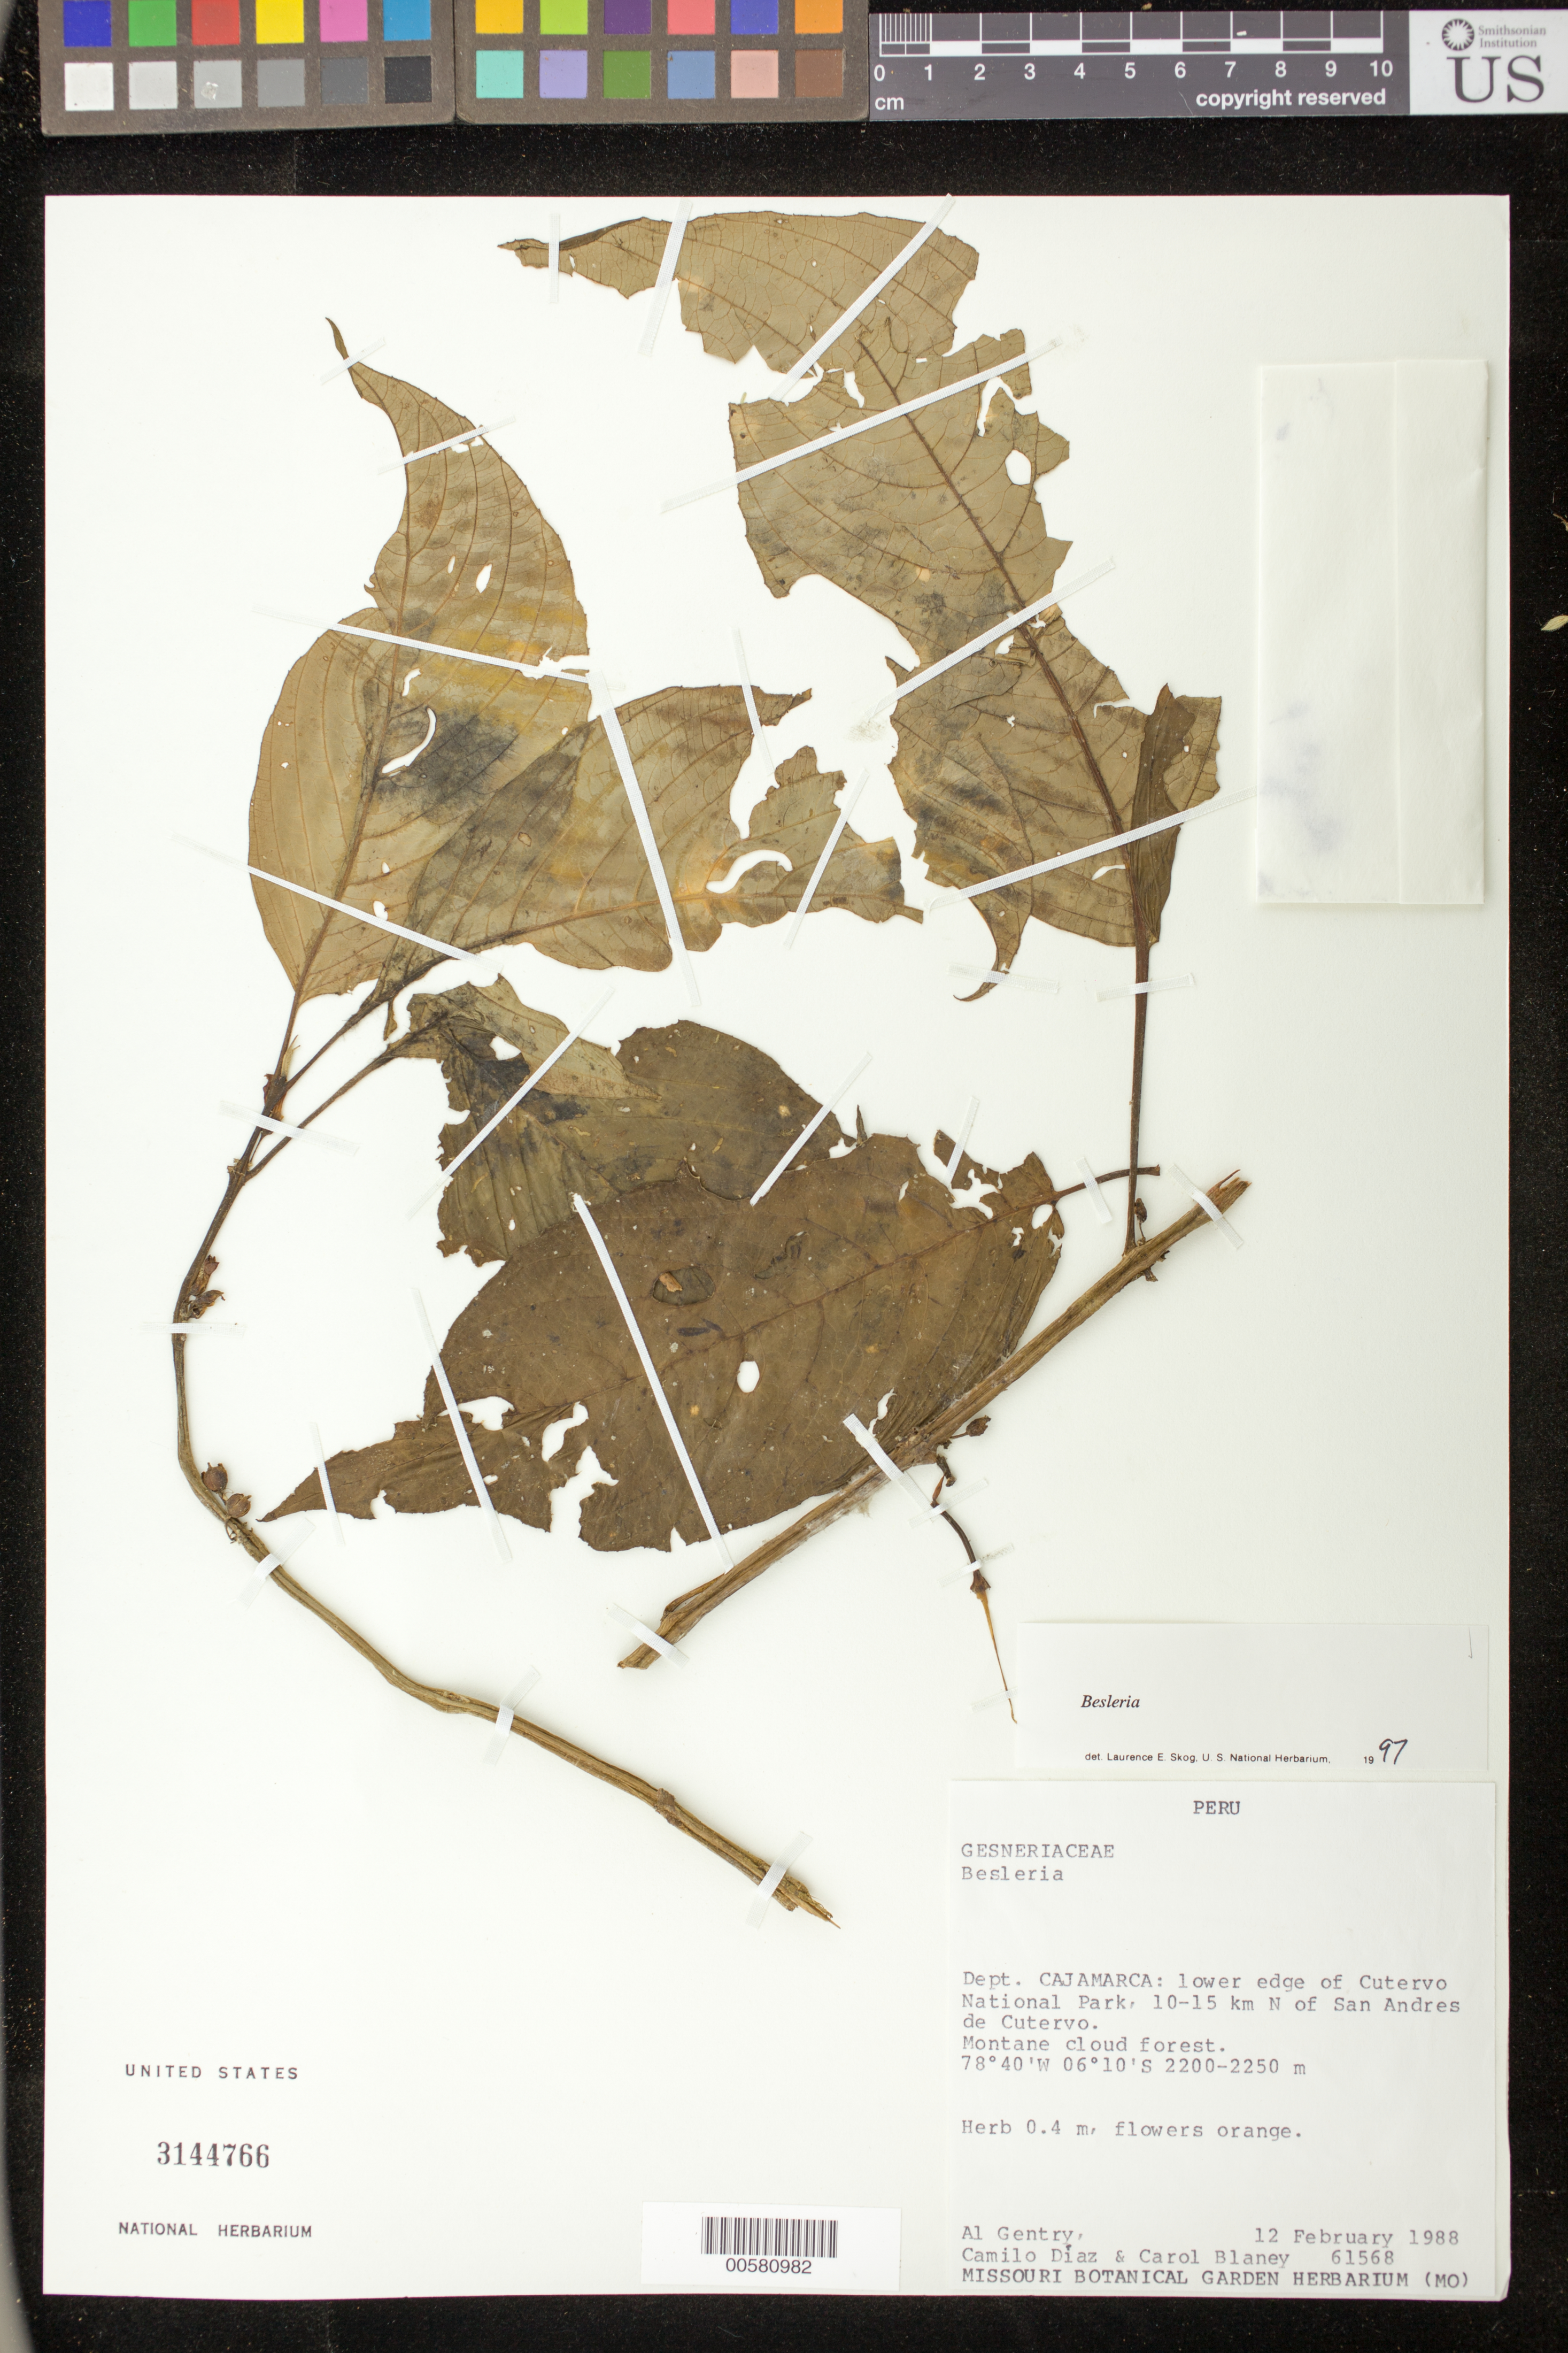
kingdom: Plantae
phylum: Tracheophyta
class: Magnoliopsida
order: Lamiales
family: Gesneriaceae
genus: Besleria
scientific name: Besleria sp.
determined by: Skog, Laurence E.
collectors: A. H. Gentry, C. Díaz & C. Blaney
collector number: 61568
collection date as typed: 12 Feb 1988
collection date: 1988-02-12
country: Peru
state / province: Cajamarca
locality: Lower edge of Cutervo National Park, 10-15 km N of San Andres de Cutervo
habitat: Montane cloud forest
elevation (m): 2200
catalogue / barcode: US 3144766